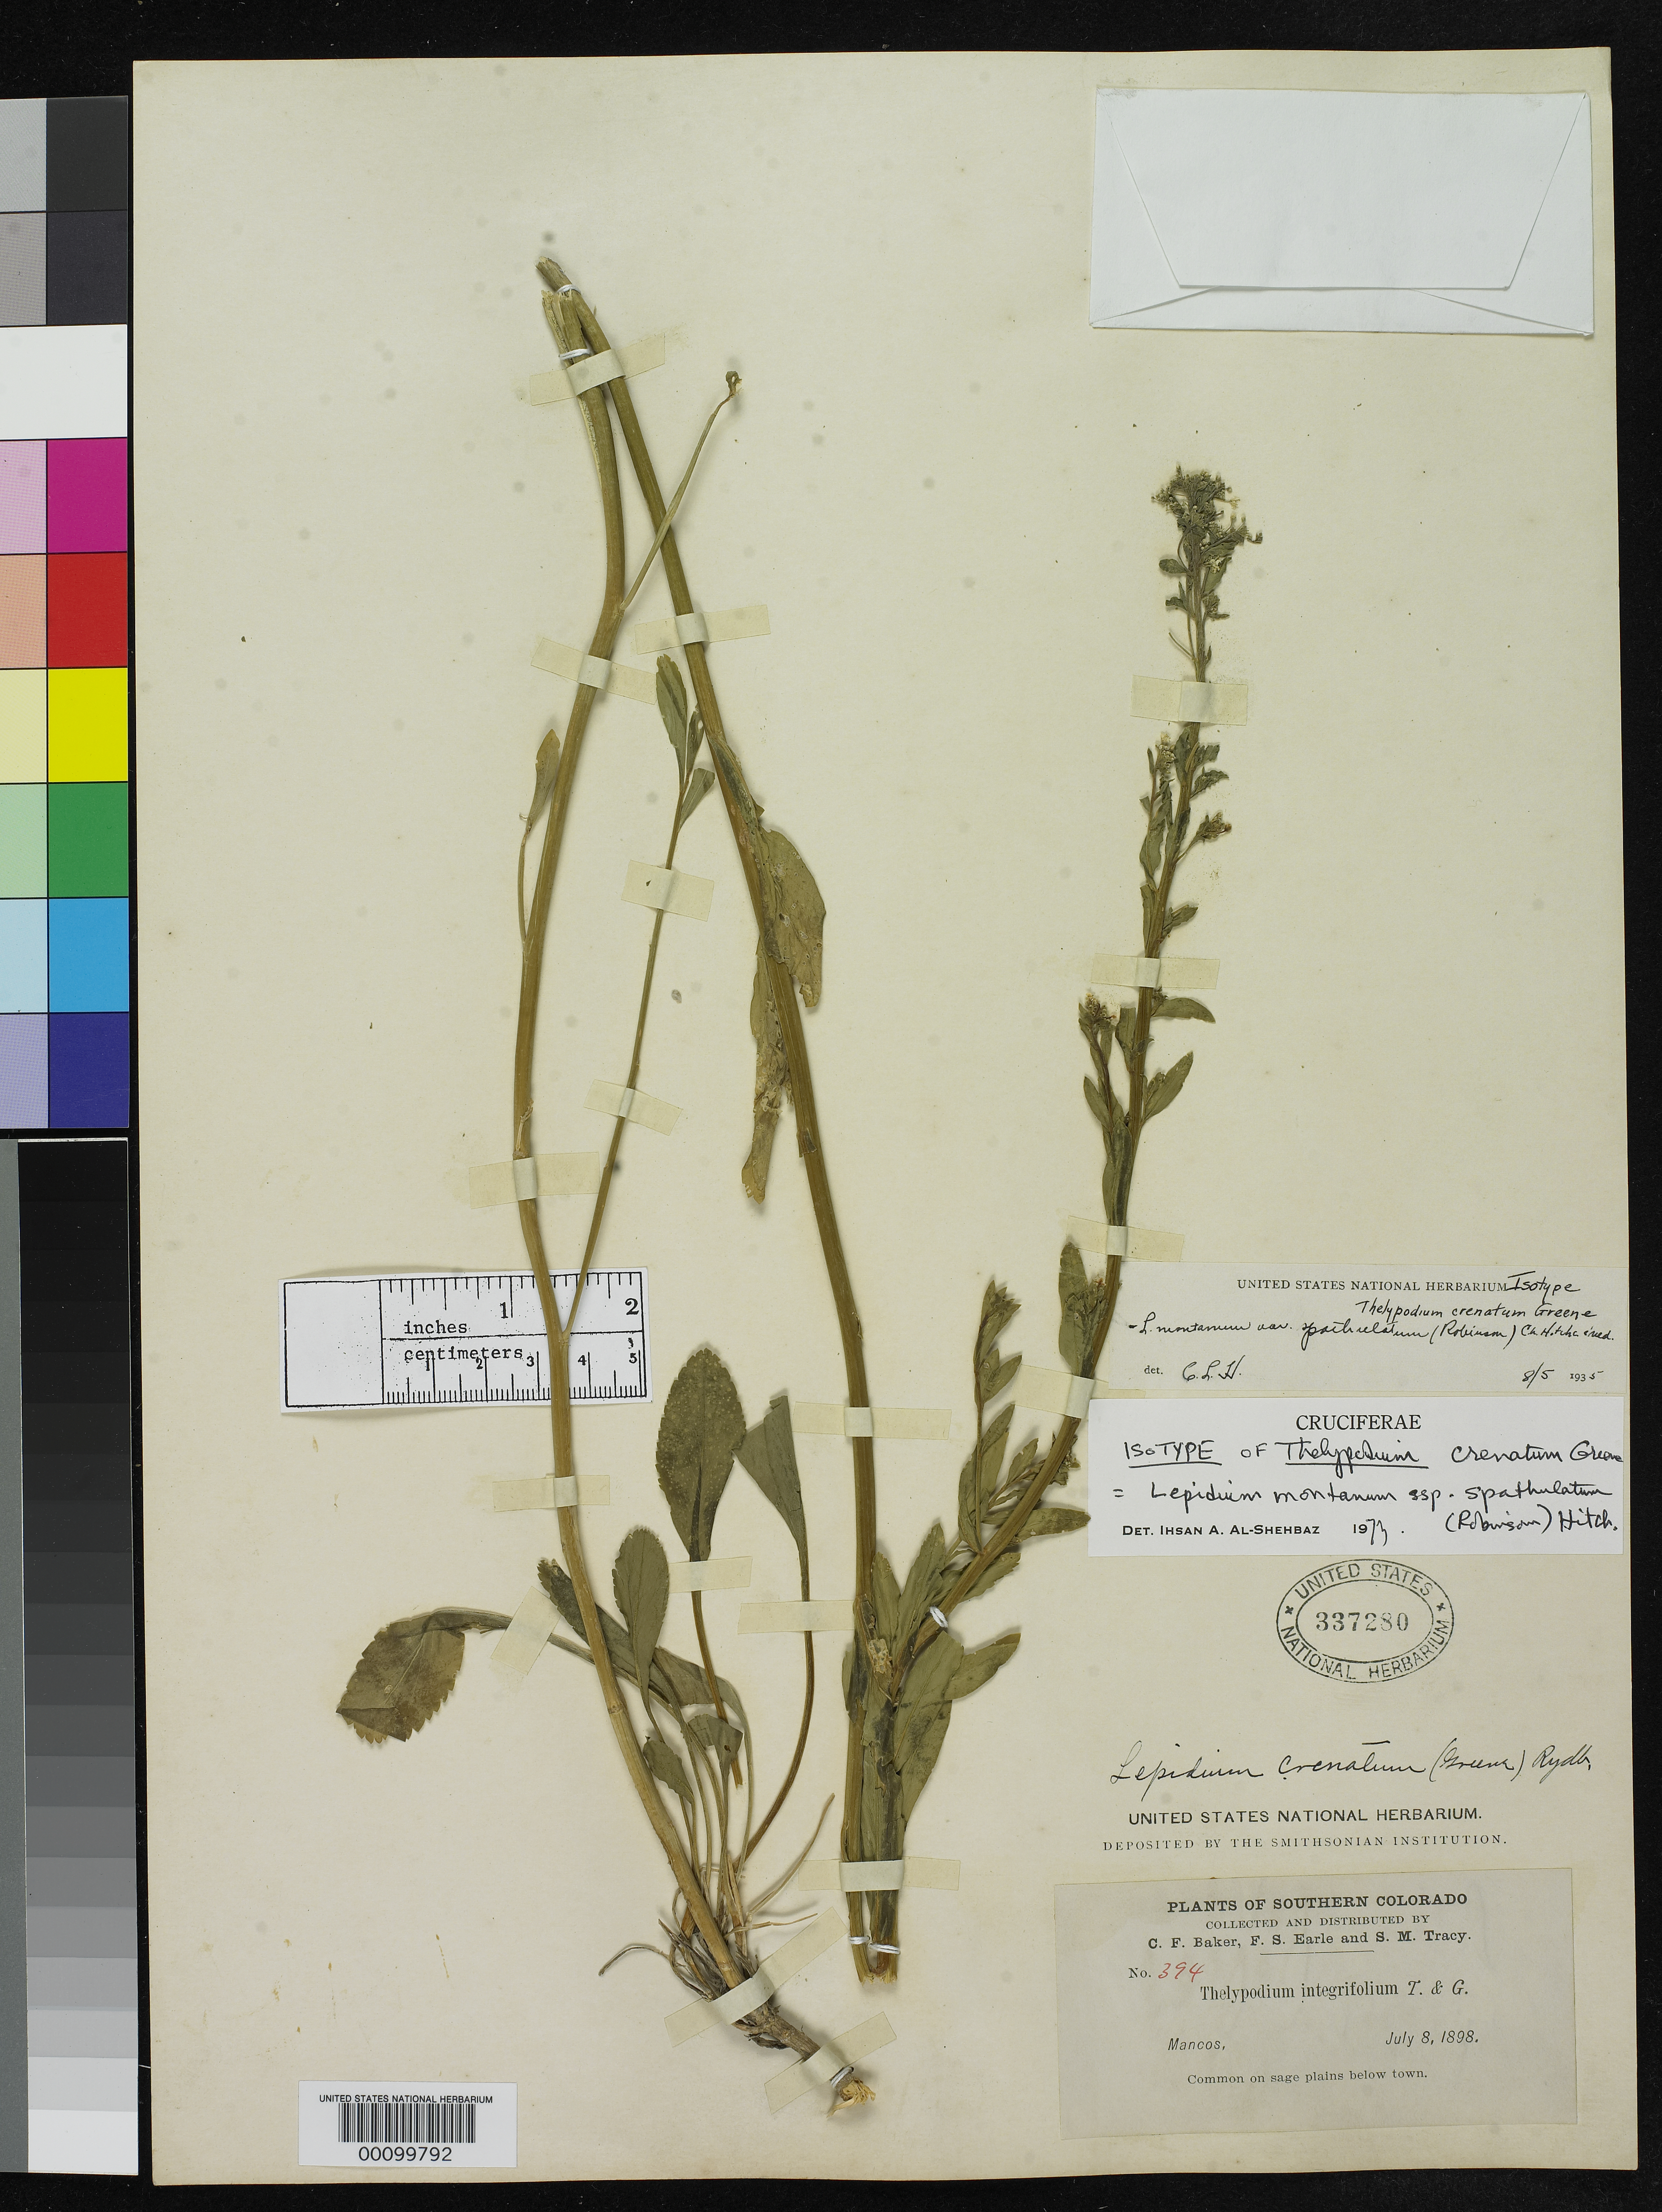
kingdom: Plantae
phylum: Tracheophyta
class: Magnoliopsida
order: Brassicales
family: Brassicaceae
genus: Thelypodium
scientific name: Thelypodium crenatum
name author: Greene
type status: Isotype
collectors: C. F. Baker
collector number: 394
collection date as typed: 08 Jul 1898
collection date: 1898-07-08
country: United States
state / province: Colorado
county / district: Montezuma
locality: Mancos.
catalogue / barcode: US 337280